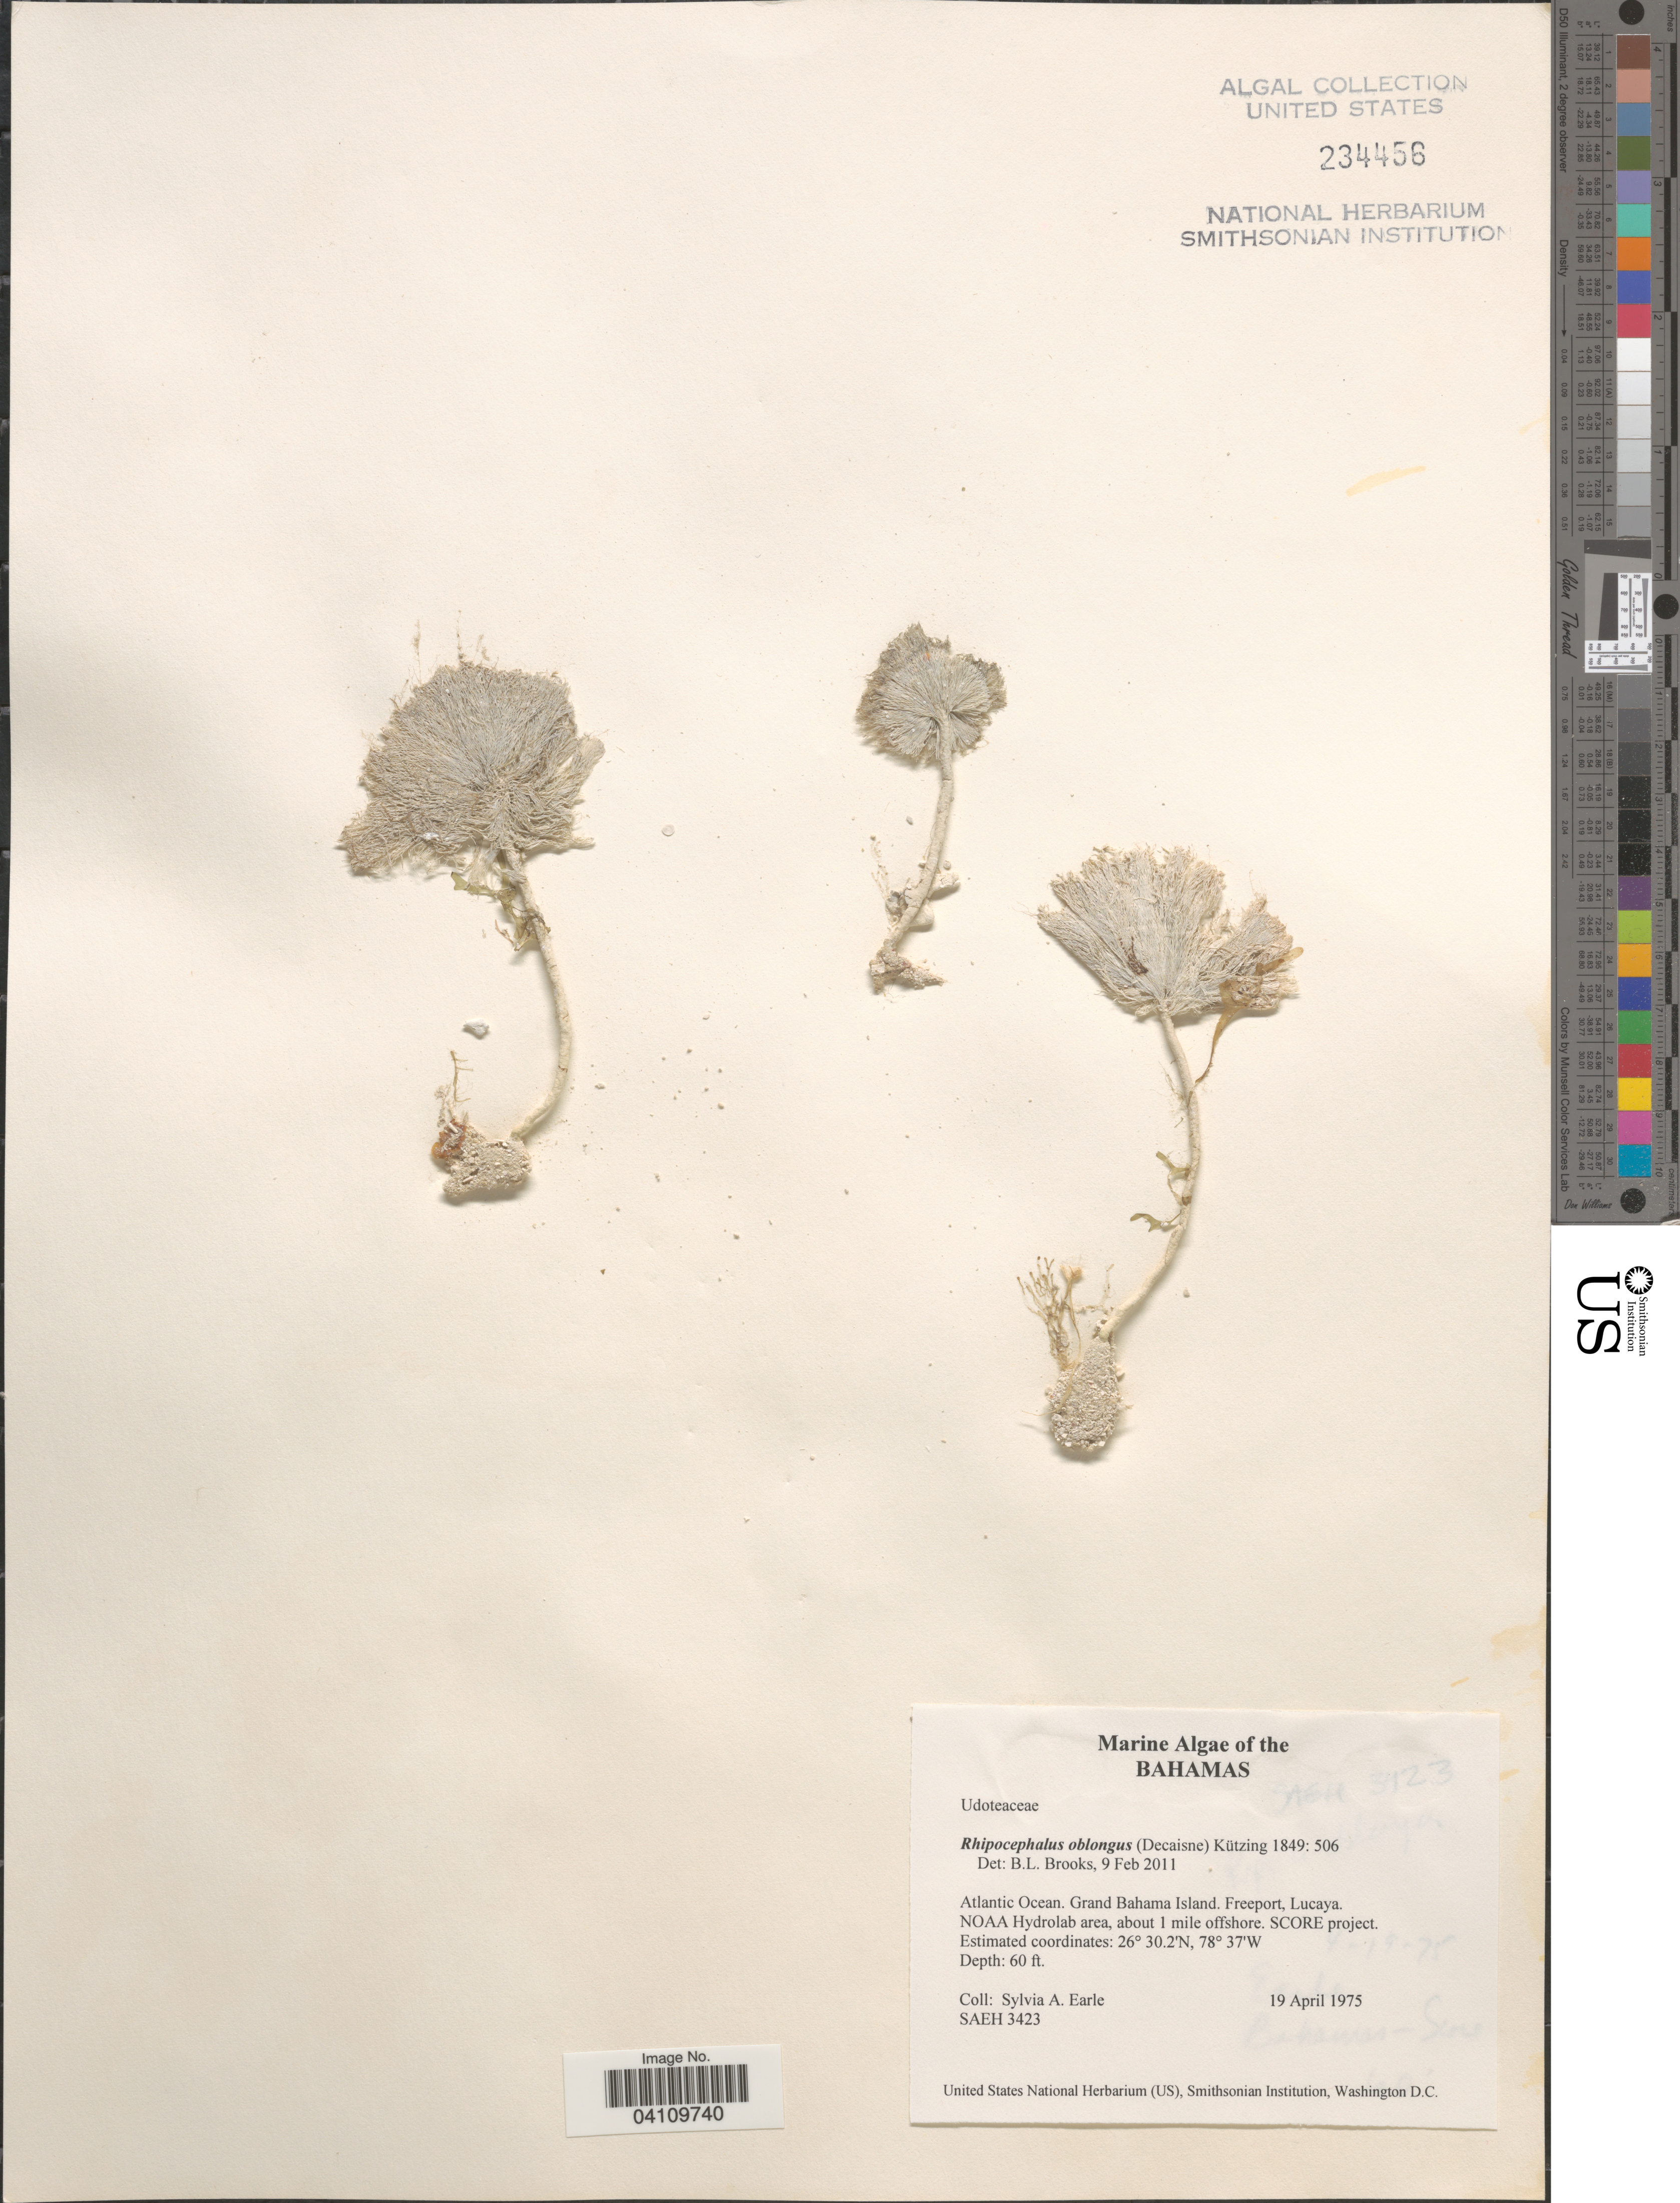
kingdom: Plantae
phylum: Chlorophyta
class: Ulvophyceae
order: Bryopsidales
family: Udoteaceae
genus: Rhipocephalus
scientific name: Rhipocephalus oblongus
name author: (Decne.) Kütz.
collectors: S. A. Earle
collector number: SAEH 3423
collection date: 1975-04-19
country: Bahamas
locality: Atlantic Ocean. Grand Bahama Island. Freeport, Lucaya. NOAA Hydrolab area, about 1 mile offshore, SCORE project.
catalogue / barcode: US 234456